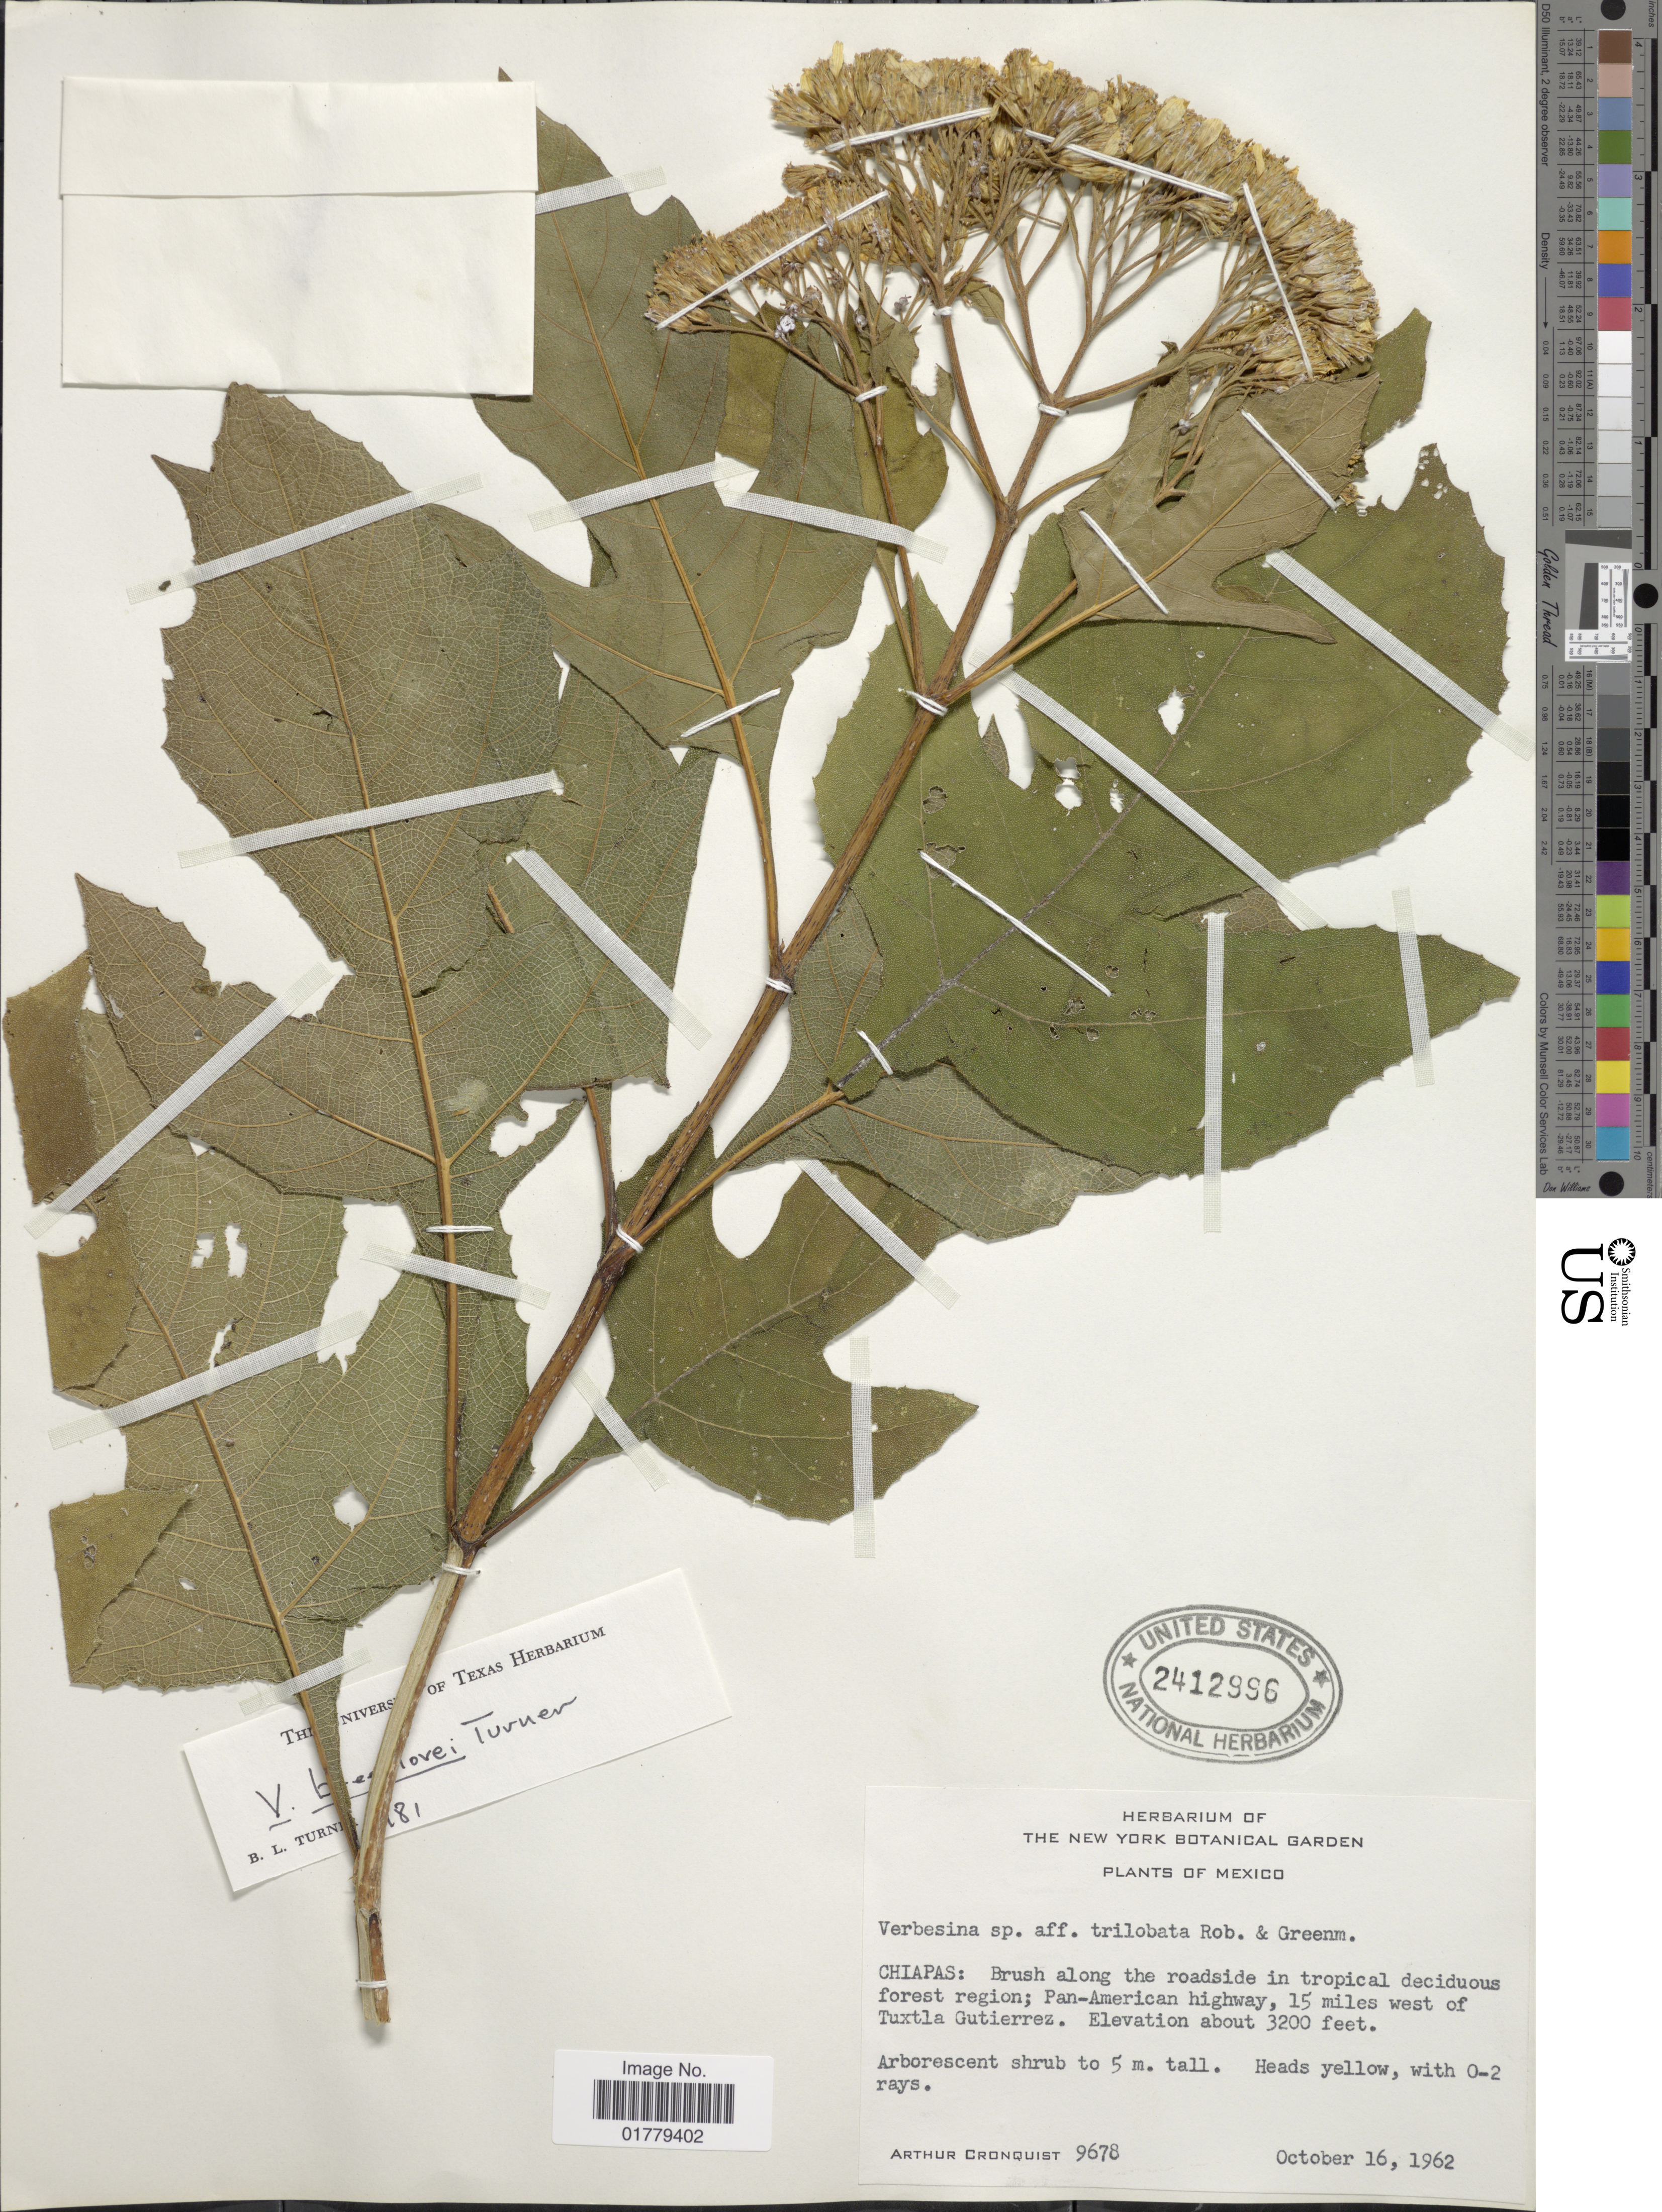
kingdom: Plantae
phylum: Tracheophyta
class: Magnoliopsida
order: Asterales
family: Asteraceae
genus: Verbesina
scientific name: Verbesina breedlovei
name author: B.L. Turner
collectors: A. J. Cronquist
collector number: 9678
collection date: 1962-10-16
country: Mexico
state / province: Chiapas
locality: Chiapas: Brush along the roadside in tropical deciduous forest region; Pan-American highway, 15 miles west of Tuxtla Gutierrez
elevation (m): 975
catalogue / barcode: US 2412996